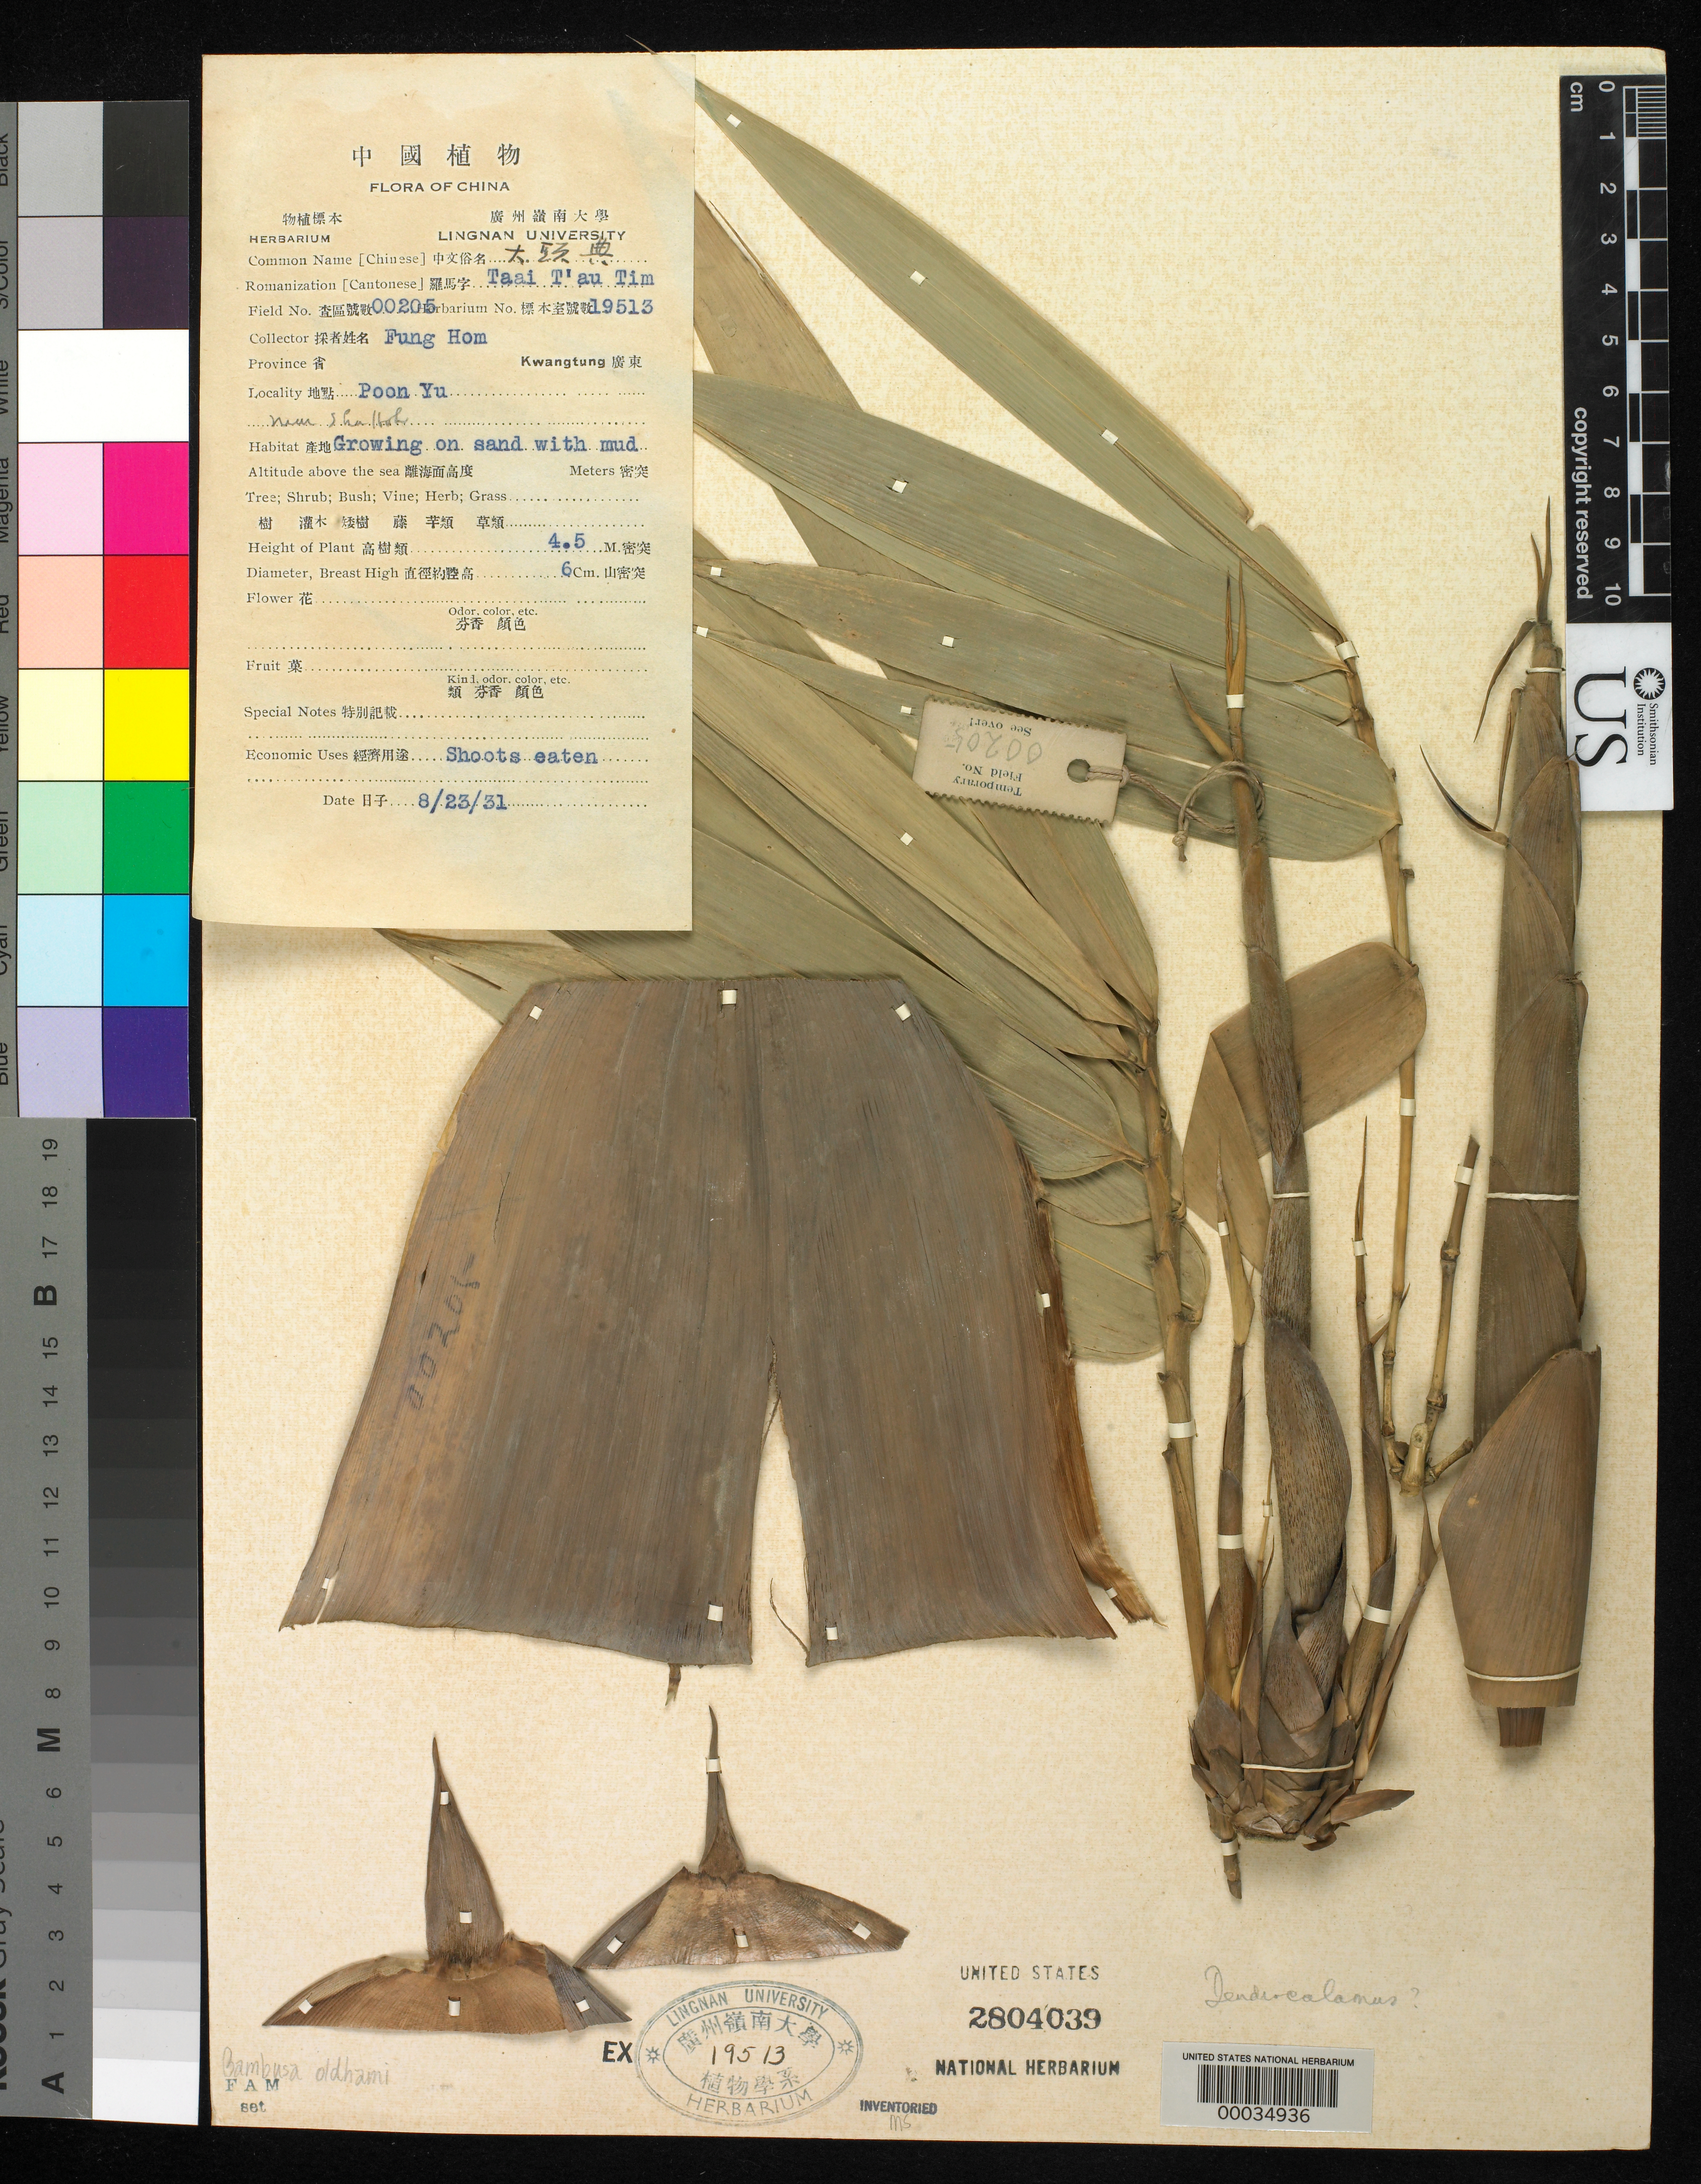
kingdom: Plantae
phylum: Tracheophyta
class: Liliopsida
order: Poales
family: Poaceae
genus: Bambusa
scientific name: Bambusa oldhamii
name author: Munro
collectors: H. L. Fung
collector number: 205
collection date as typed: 23 Aug 1931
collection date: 1931-08-23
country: China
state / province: Guangdong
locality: Poon, yu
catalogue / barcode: US 2804039